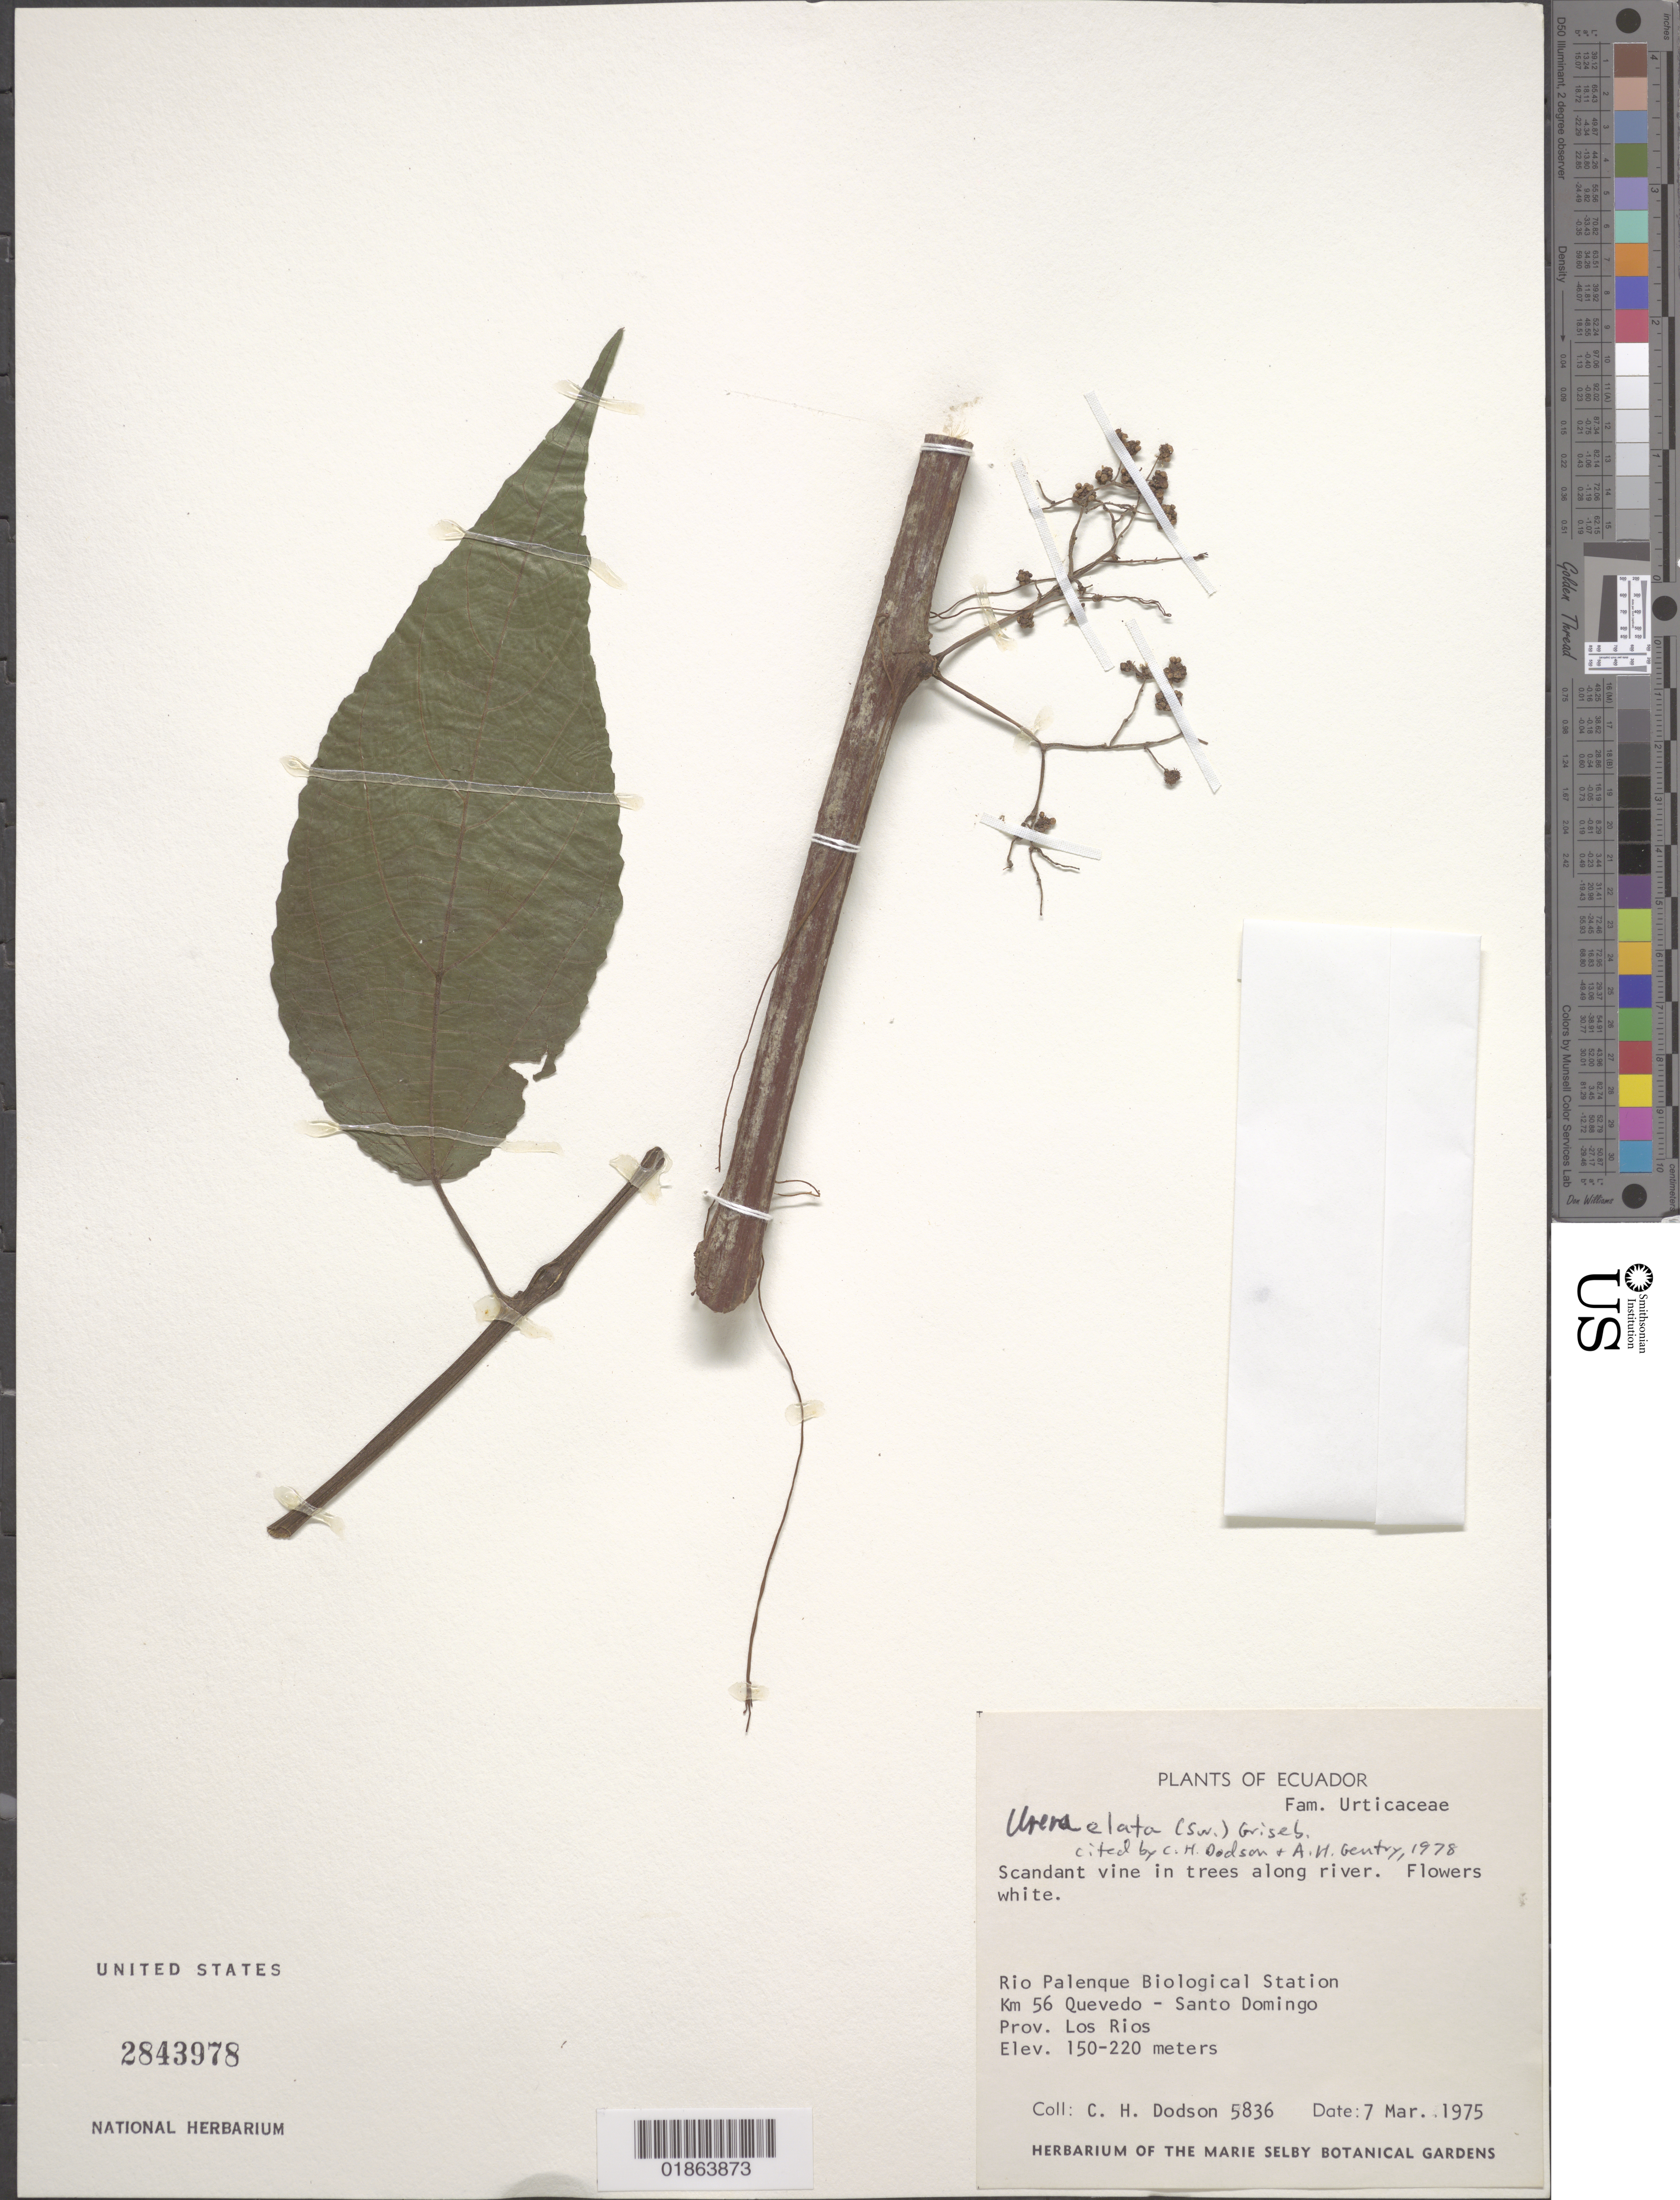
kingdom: Plantae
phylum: Tracheophyta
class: Magnoliopsida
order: Rosales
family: Urticaceae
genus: Urera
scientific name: Urera elata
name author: (Sw.) Griseb.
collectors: C. H. Dodson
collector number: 5836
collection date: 1975-03-07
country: Ecuador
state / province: Los Rios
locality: Rio Palenque Biological Station, km 56 Quevedo - Santo Domingo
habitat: In trees along river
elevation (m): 150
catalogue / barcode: US 2843978